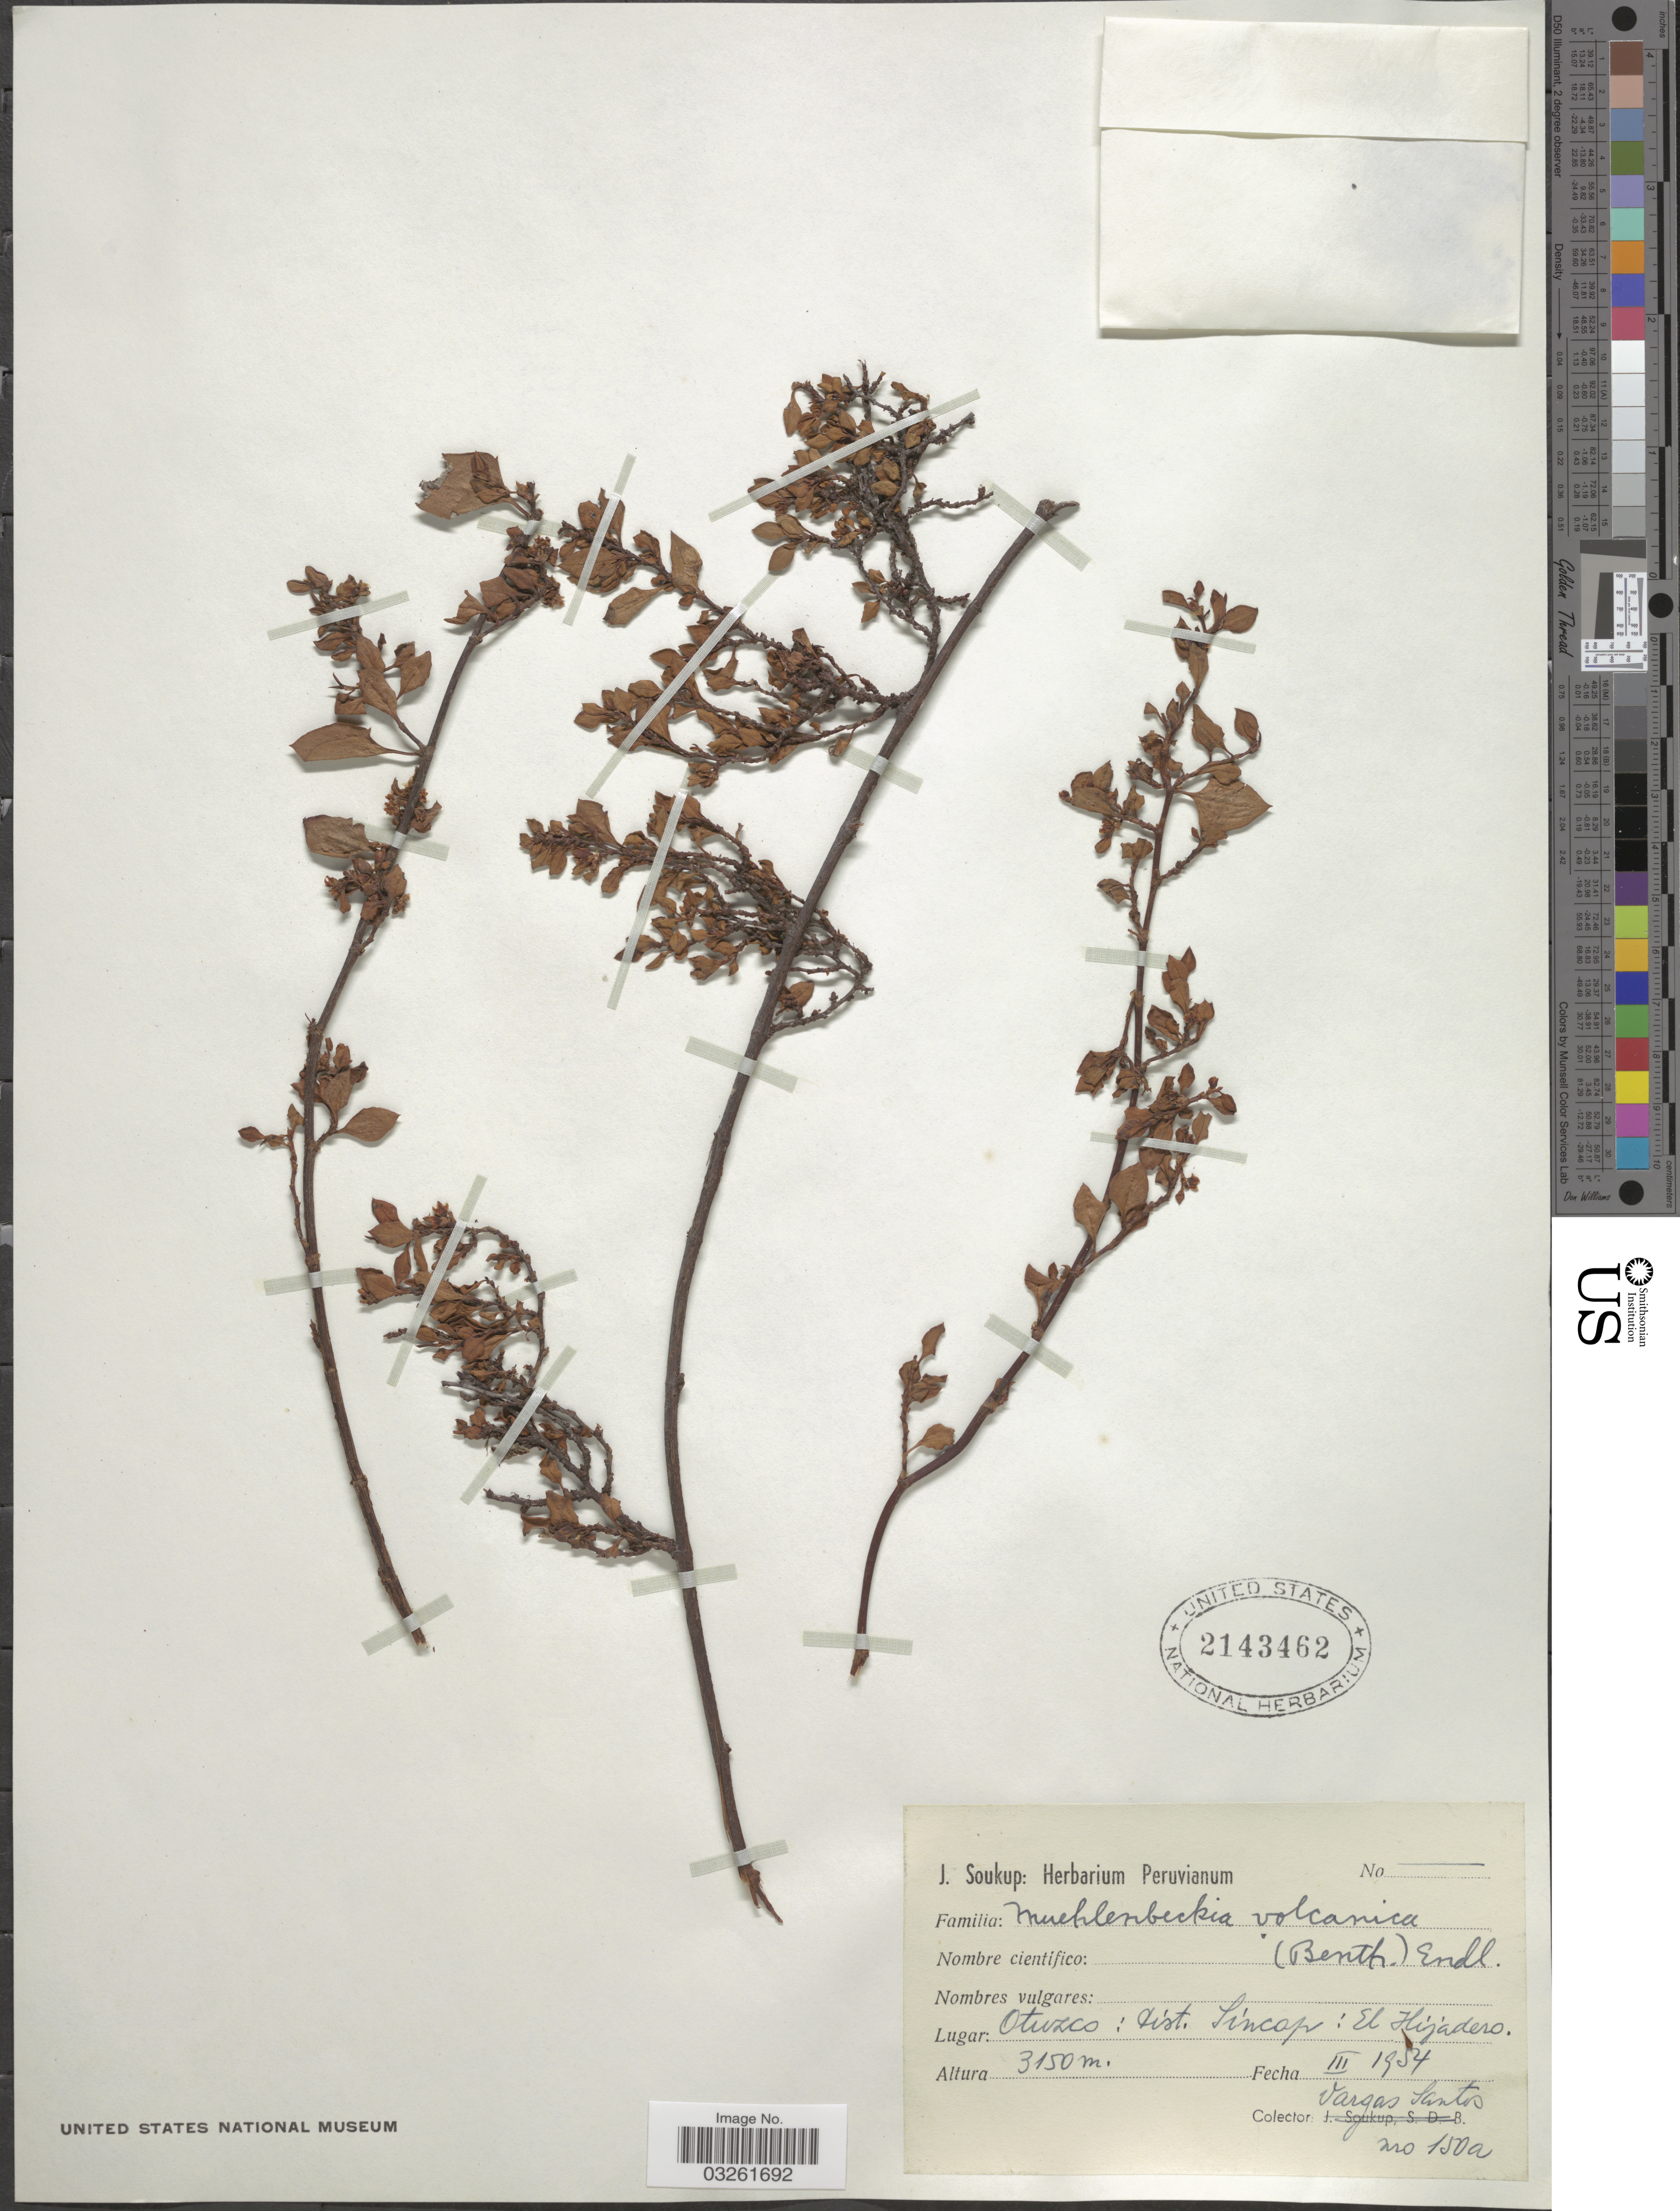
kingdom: Plantae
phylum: Tracheophyta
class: Magnoliopsida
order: Caryophyllales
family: Polygonaceae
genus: Muehlenbeckia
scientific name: Muehlenbeckia volcanica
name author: (Benth.) Endl.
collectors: V. Santos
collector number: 150a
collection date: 1954-03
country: Peru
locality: Otuzco: Dist. Sincap: El Hijadero.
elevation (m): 3150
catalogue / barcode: US 2143462